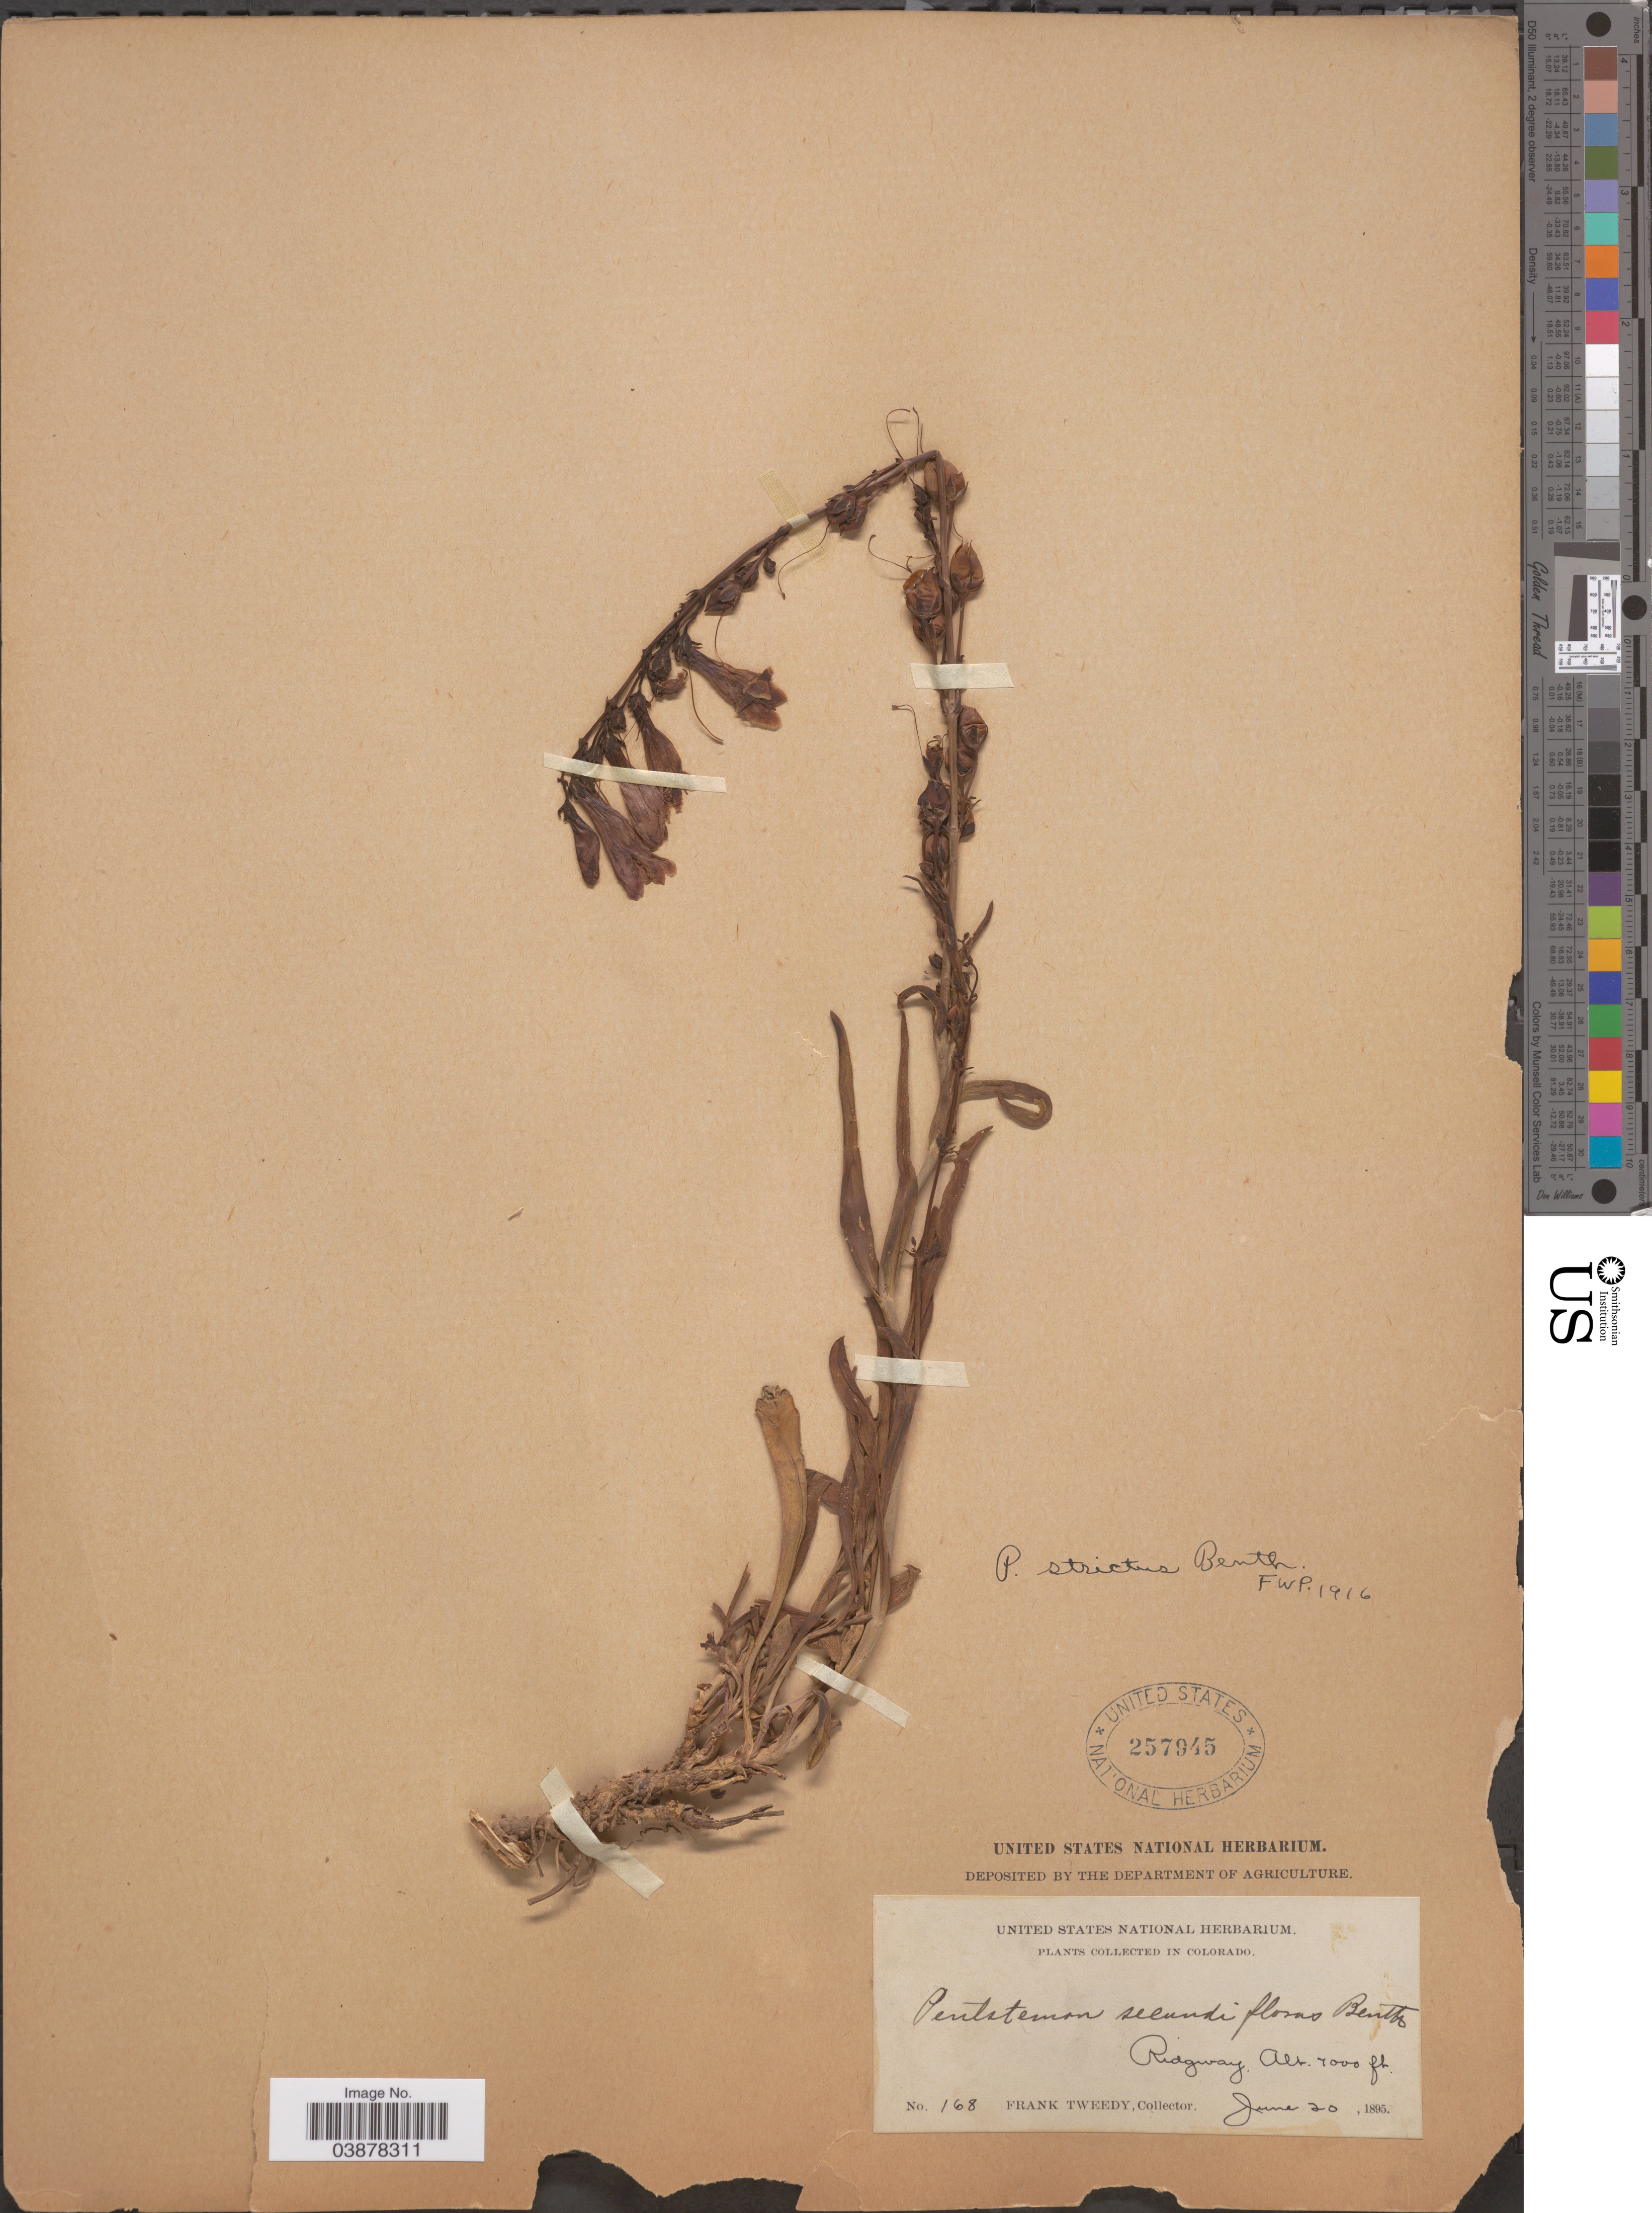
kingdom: Plantae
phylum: Tracheophyta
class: Magnoliopsida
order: Lamiales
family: Plantaginaceae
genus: Penstemon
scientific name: Penstemon strictus subsp. strictus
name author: Benth.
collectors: F. Tweedy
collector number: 168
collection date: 1895-06-20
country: United States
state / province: Colorado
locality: Ridgway.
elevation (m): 2134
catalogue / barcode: US 257945